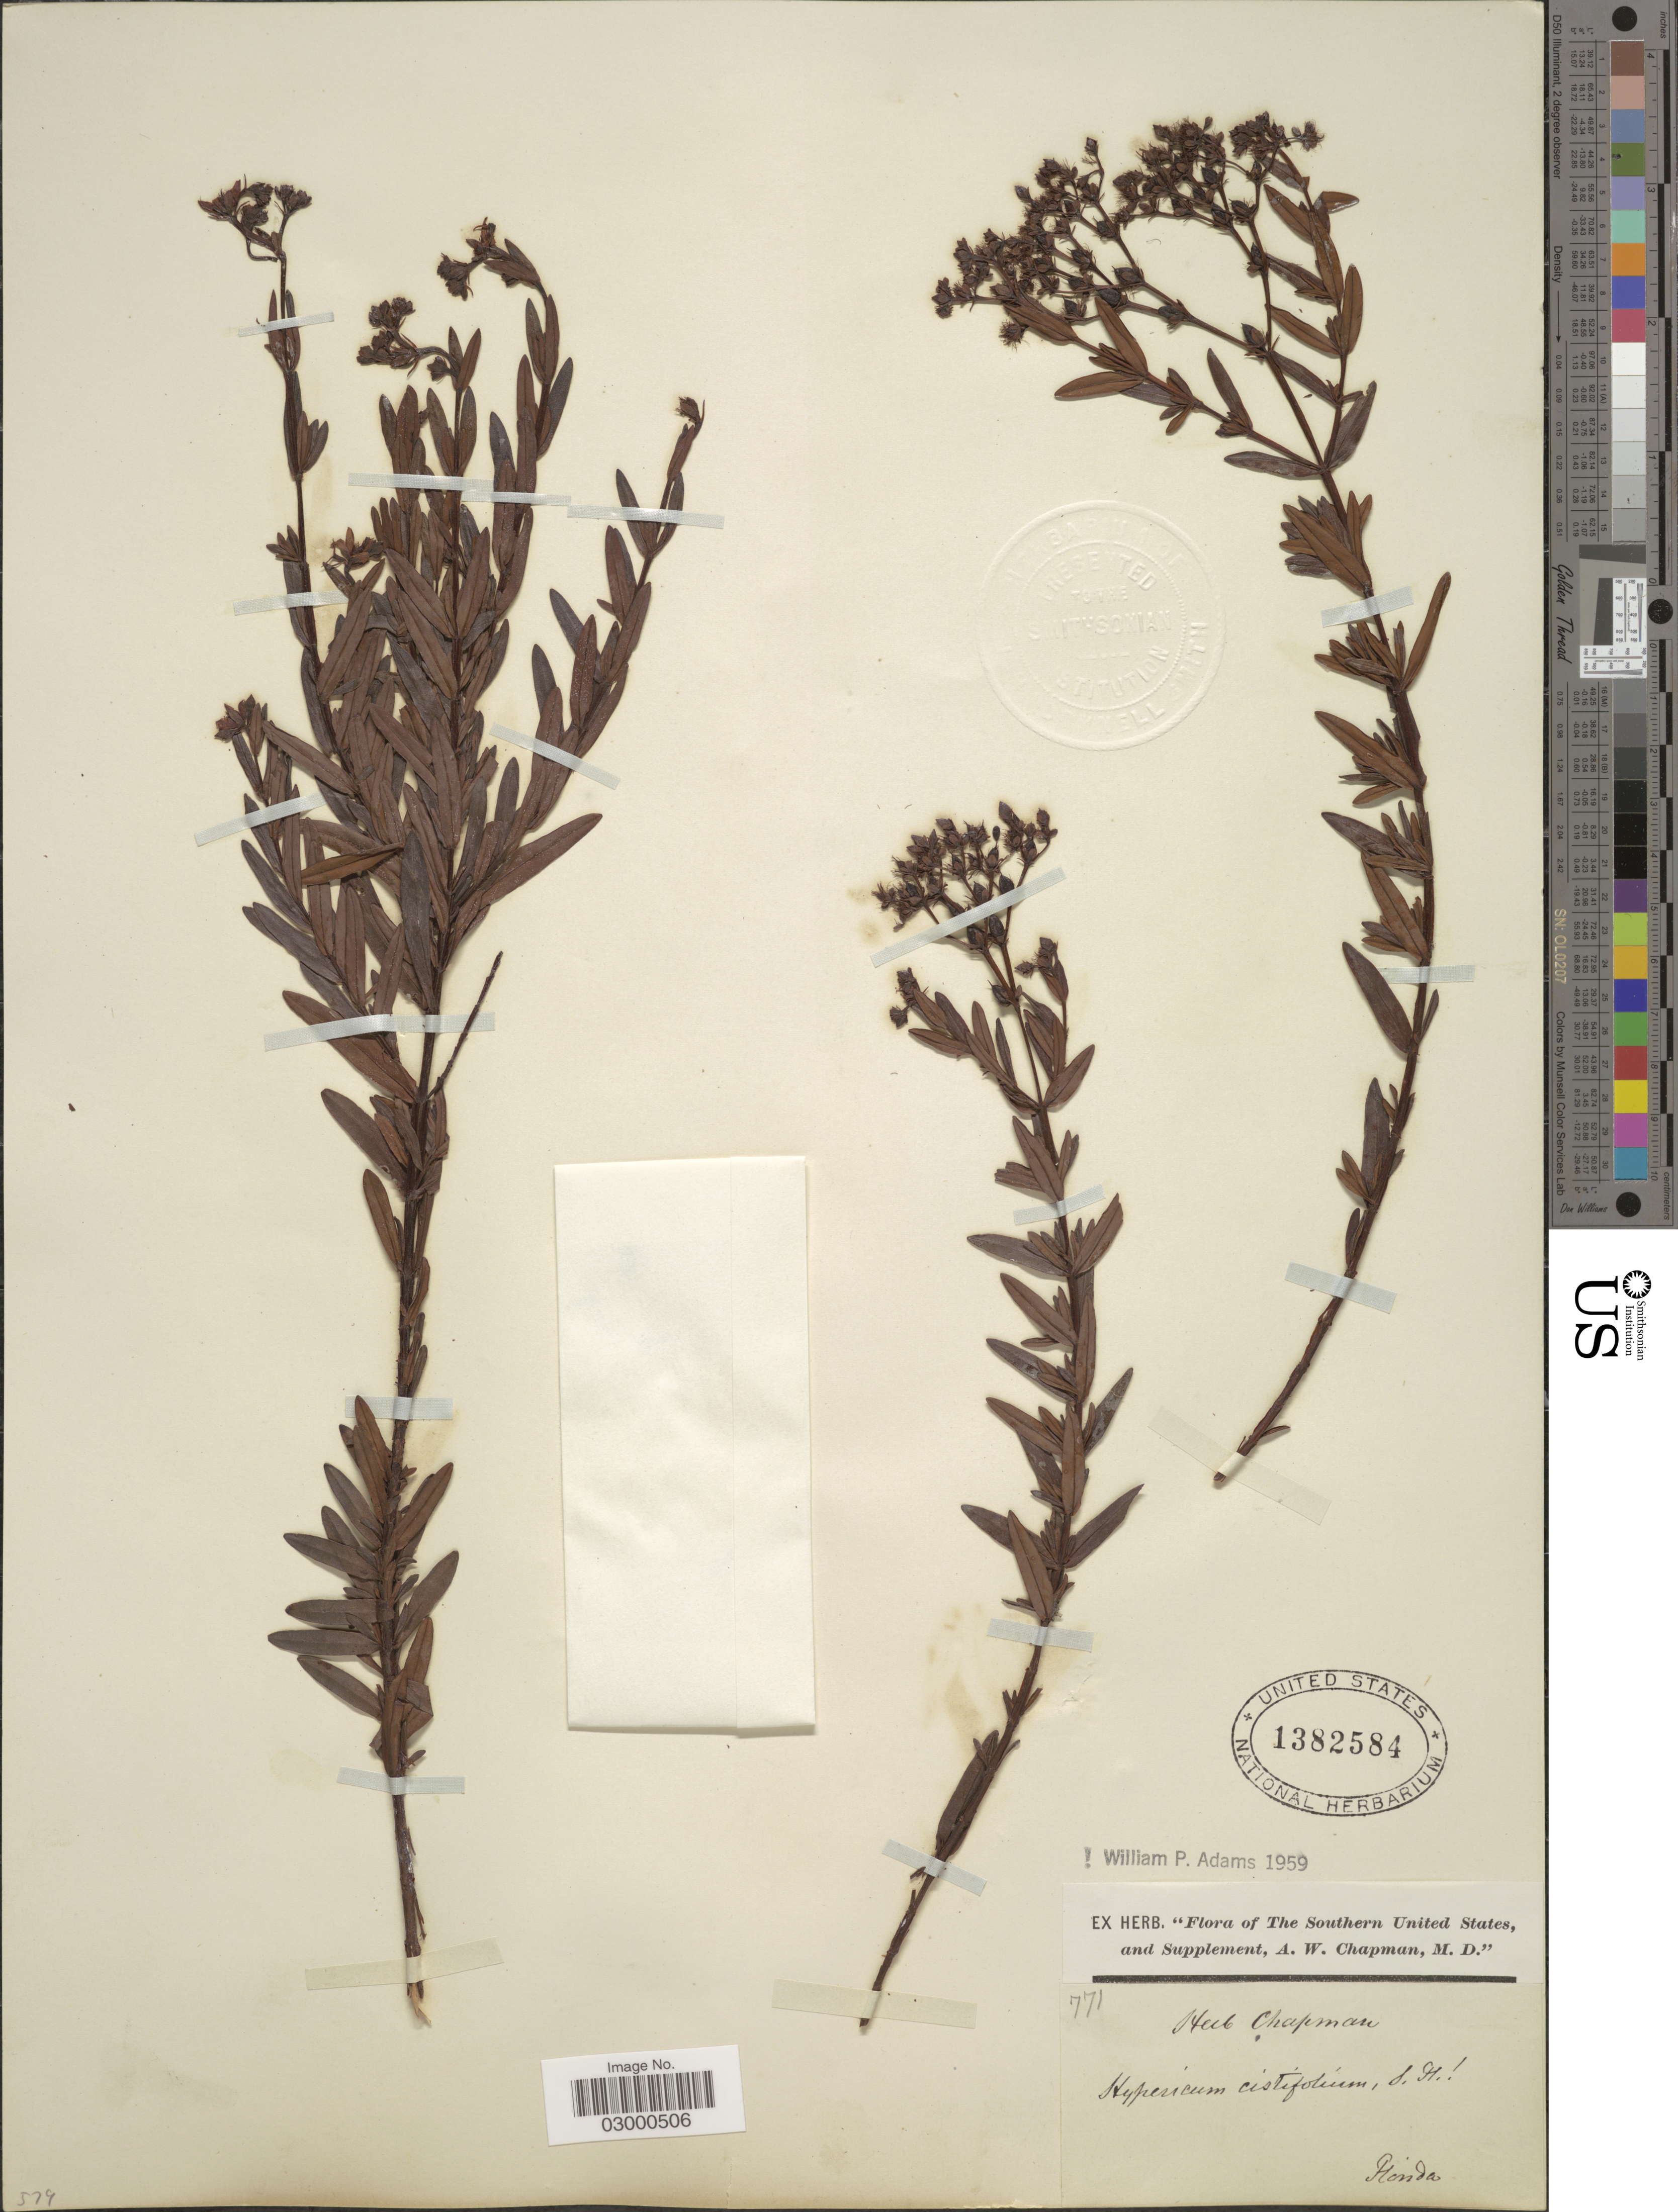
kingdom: Plantae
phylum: Tracheophyta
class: Magnoliopsida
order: Malpighiales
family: Hypericaceae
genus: Hypericum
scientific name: Hypericum cistifolium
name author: Lam.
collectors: ex herb. A.W. Chapman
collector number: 771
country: United States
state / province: Florida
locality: The Southern United States.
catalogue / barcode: US 1382584